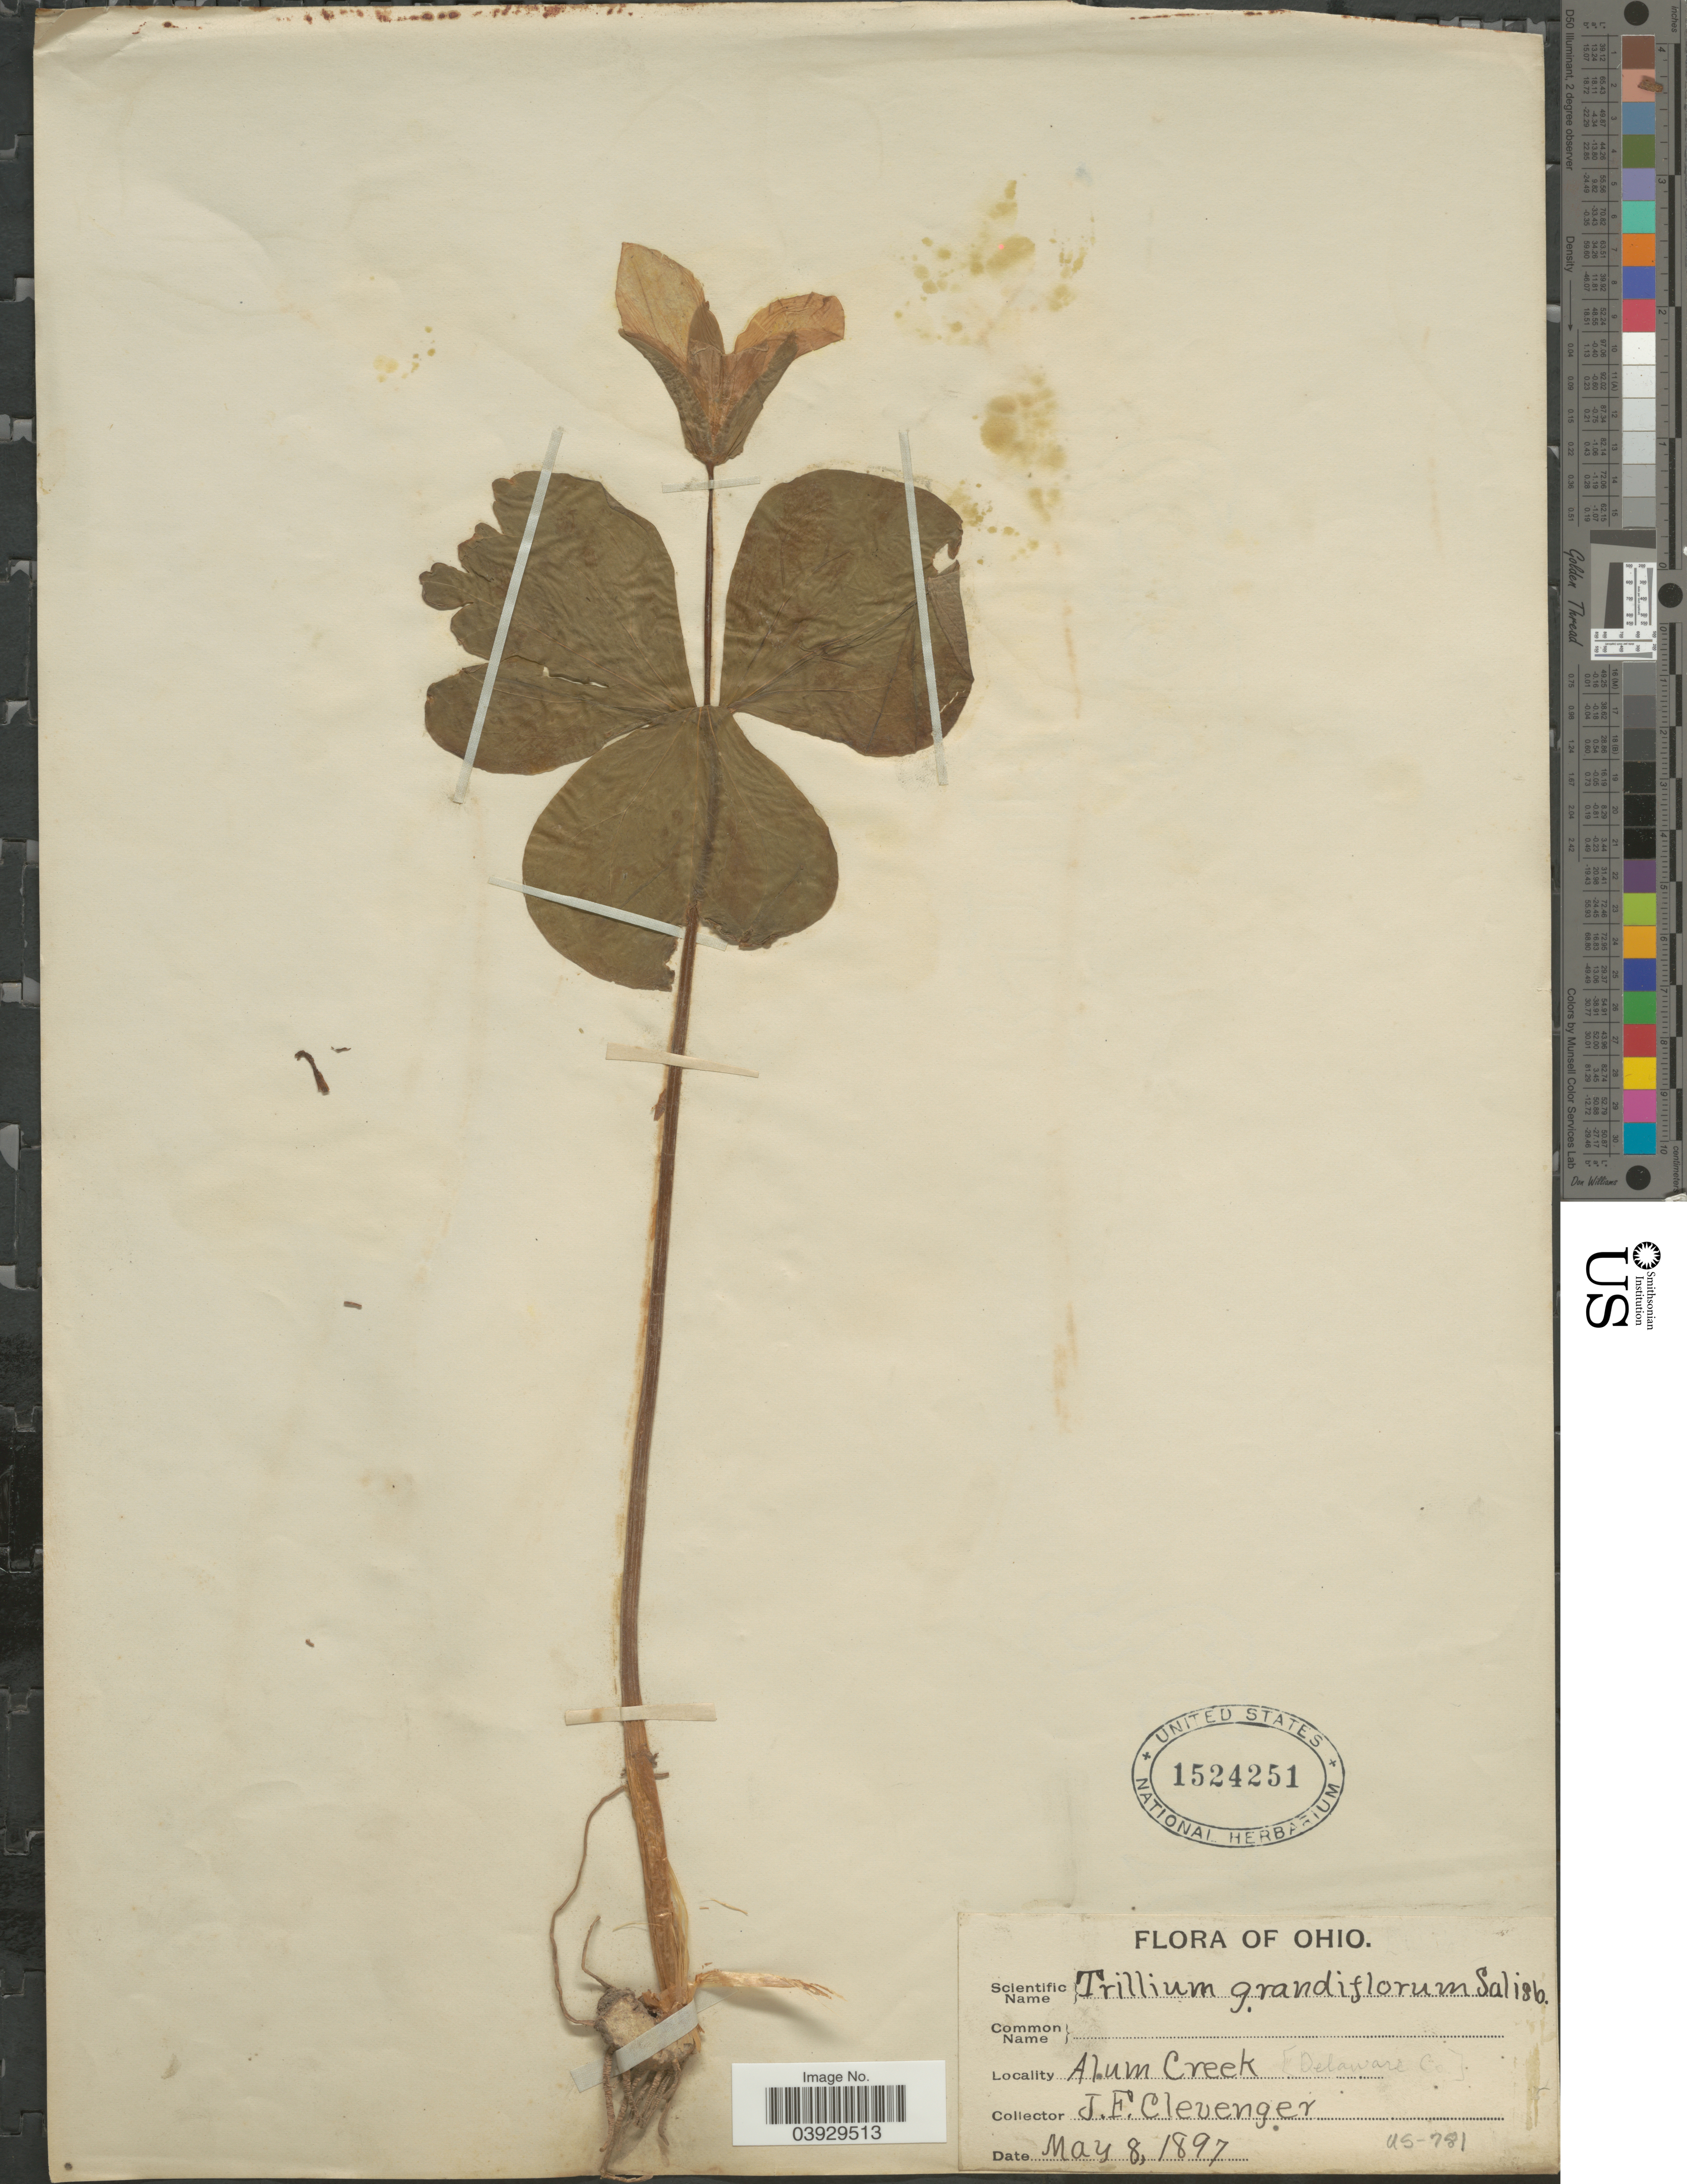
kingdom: Plantae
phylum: Tracheophyta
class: Liliopsida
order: Liliales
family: Melanthiaceae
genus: Trillium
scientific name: Trillium grandiflorum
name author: (Michx.) Salisb.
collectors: J. F. Clevenger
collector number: US-781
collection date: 1897-05-08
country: United States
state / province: Ohio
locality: Alum Creek [Delaware Co].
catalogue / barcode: US 1524251